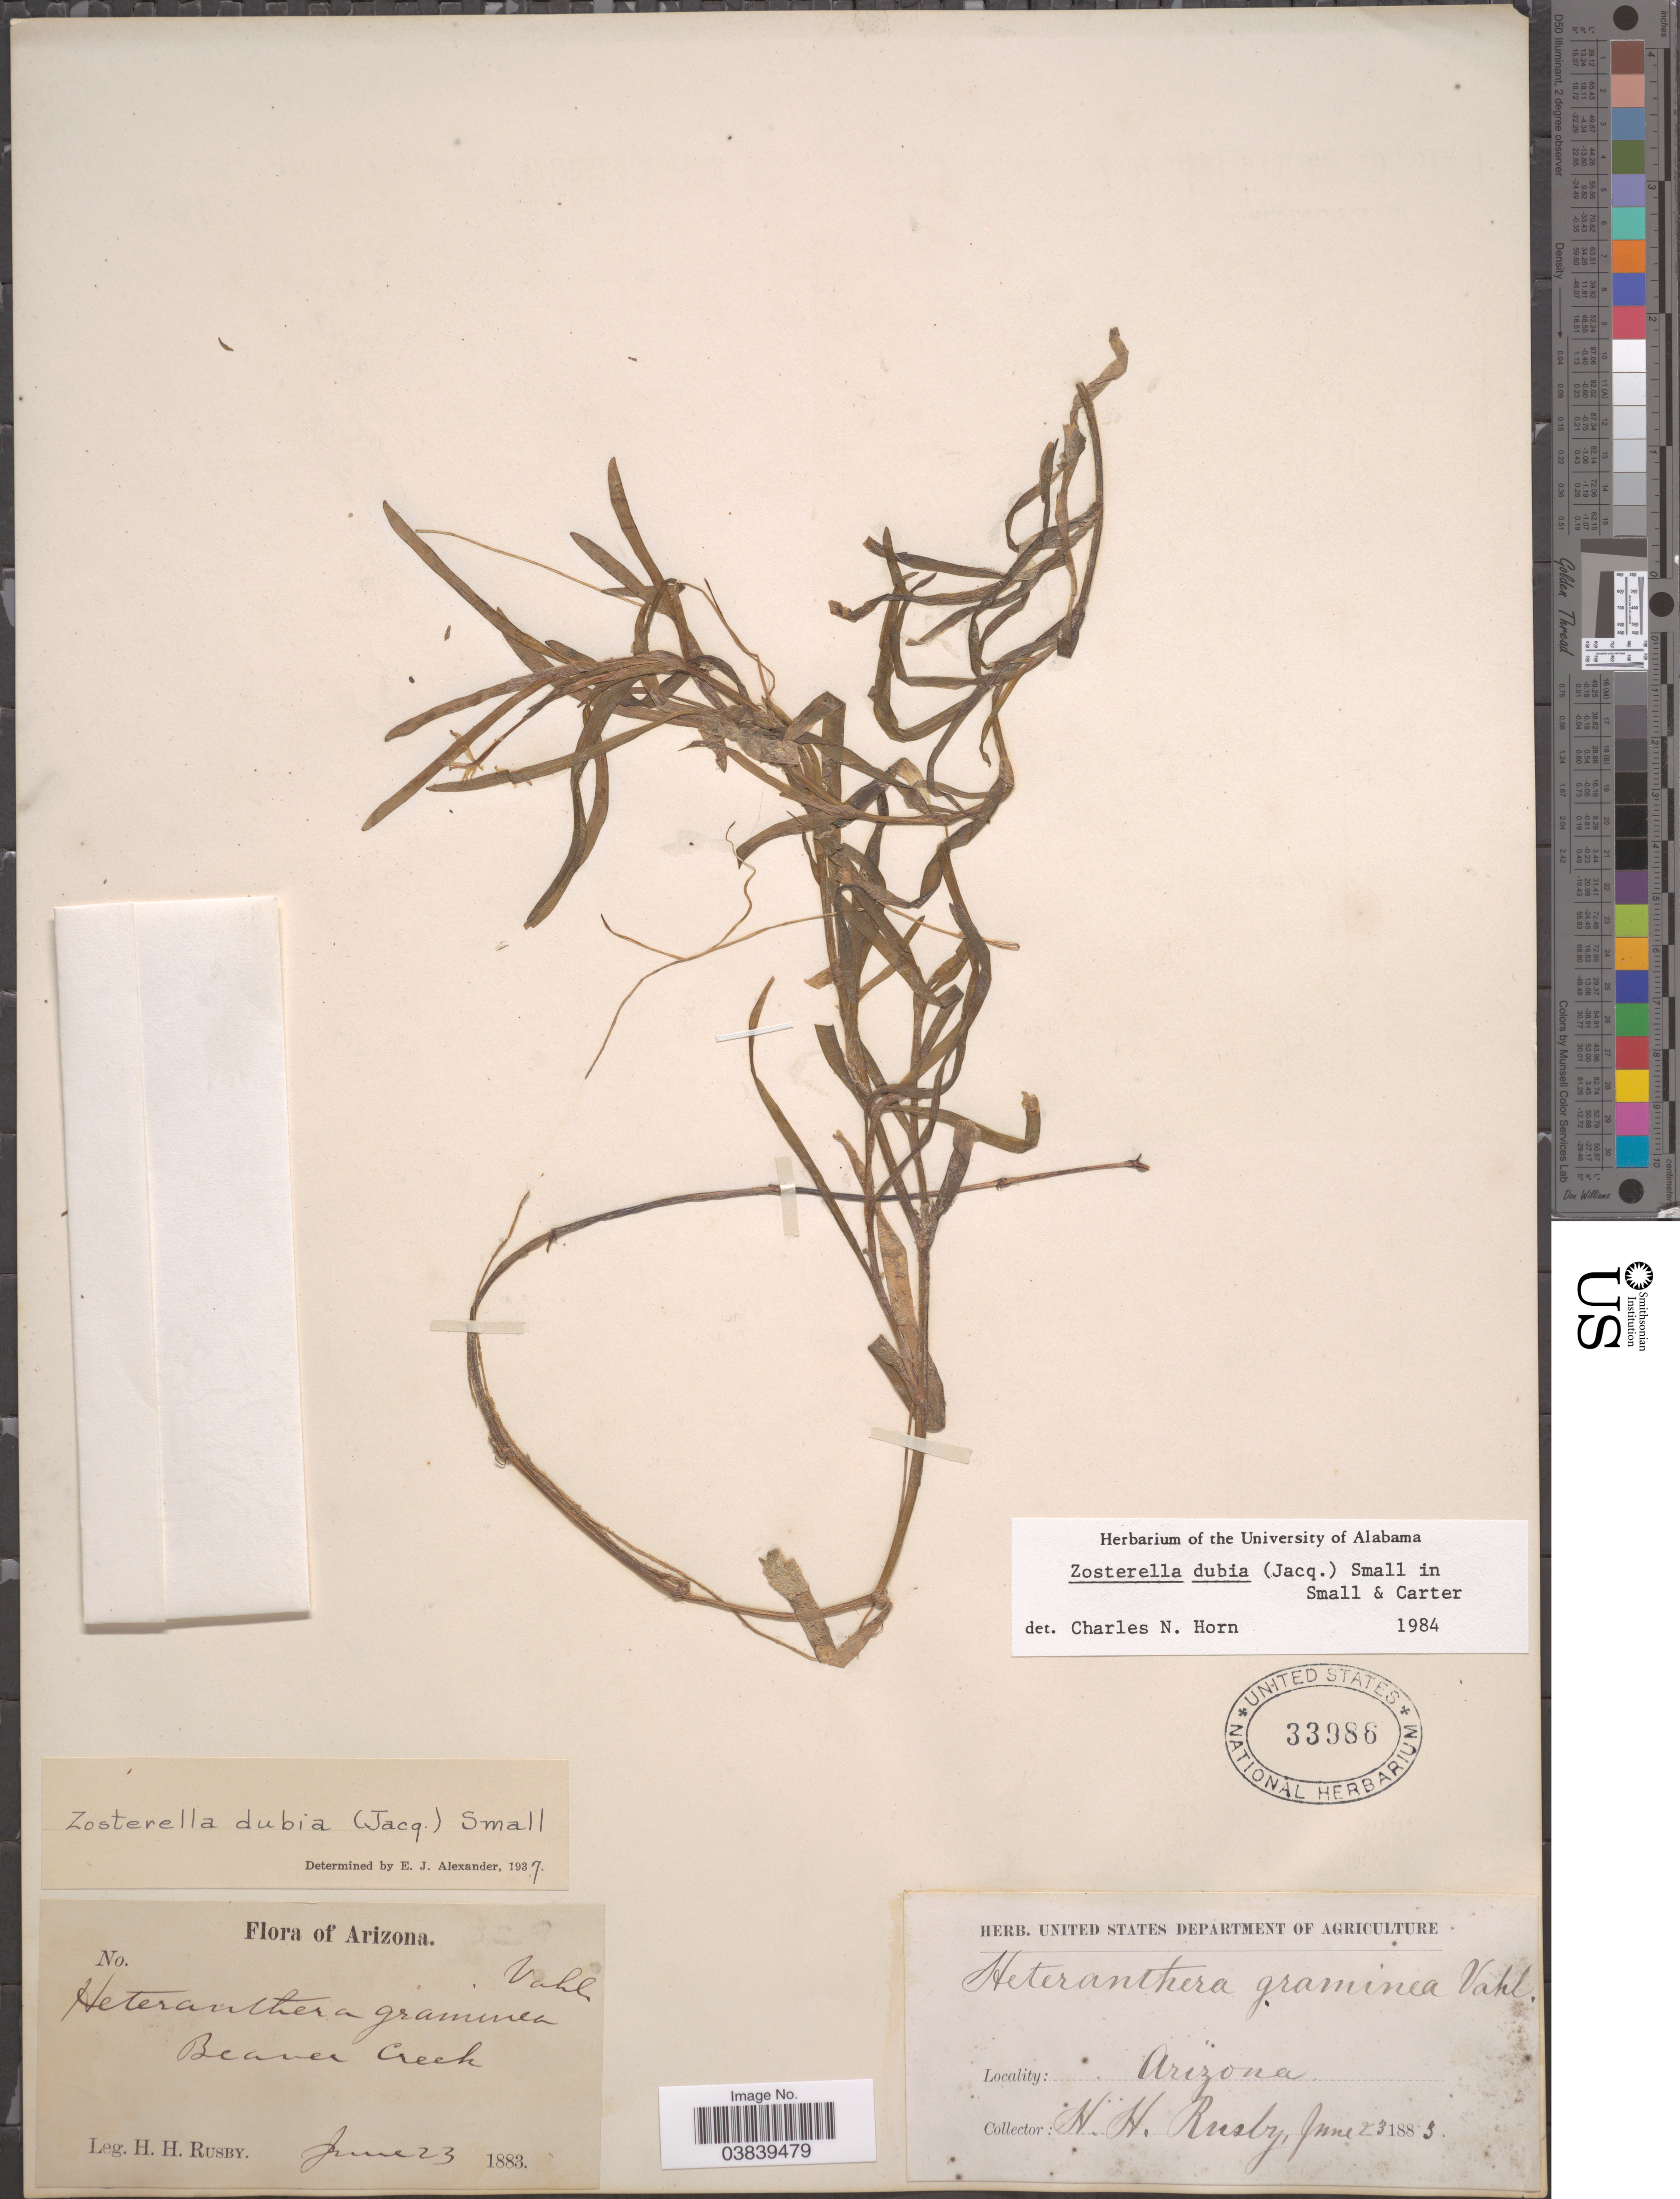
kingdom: Plantae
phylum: Tracheophyta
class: Liliopsida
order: Commelinales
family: Pontederiaceae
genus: Heteranthera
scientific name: Heteranthera dubia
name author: (Jacq.) MacMill.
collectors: H. H. Rusby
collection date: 1883-06-23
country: United States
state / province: Arizona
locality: Beaver Creek.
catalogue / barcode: US 33986